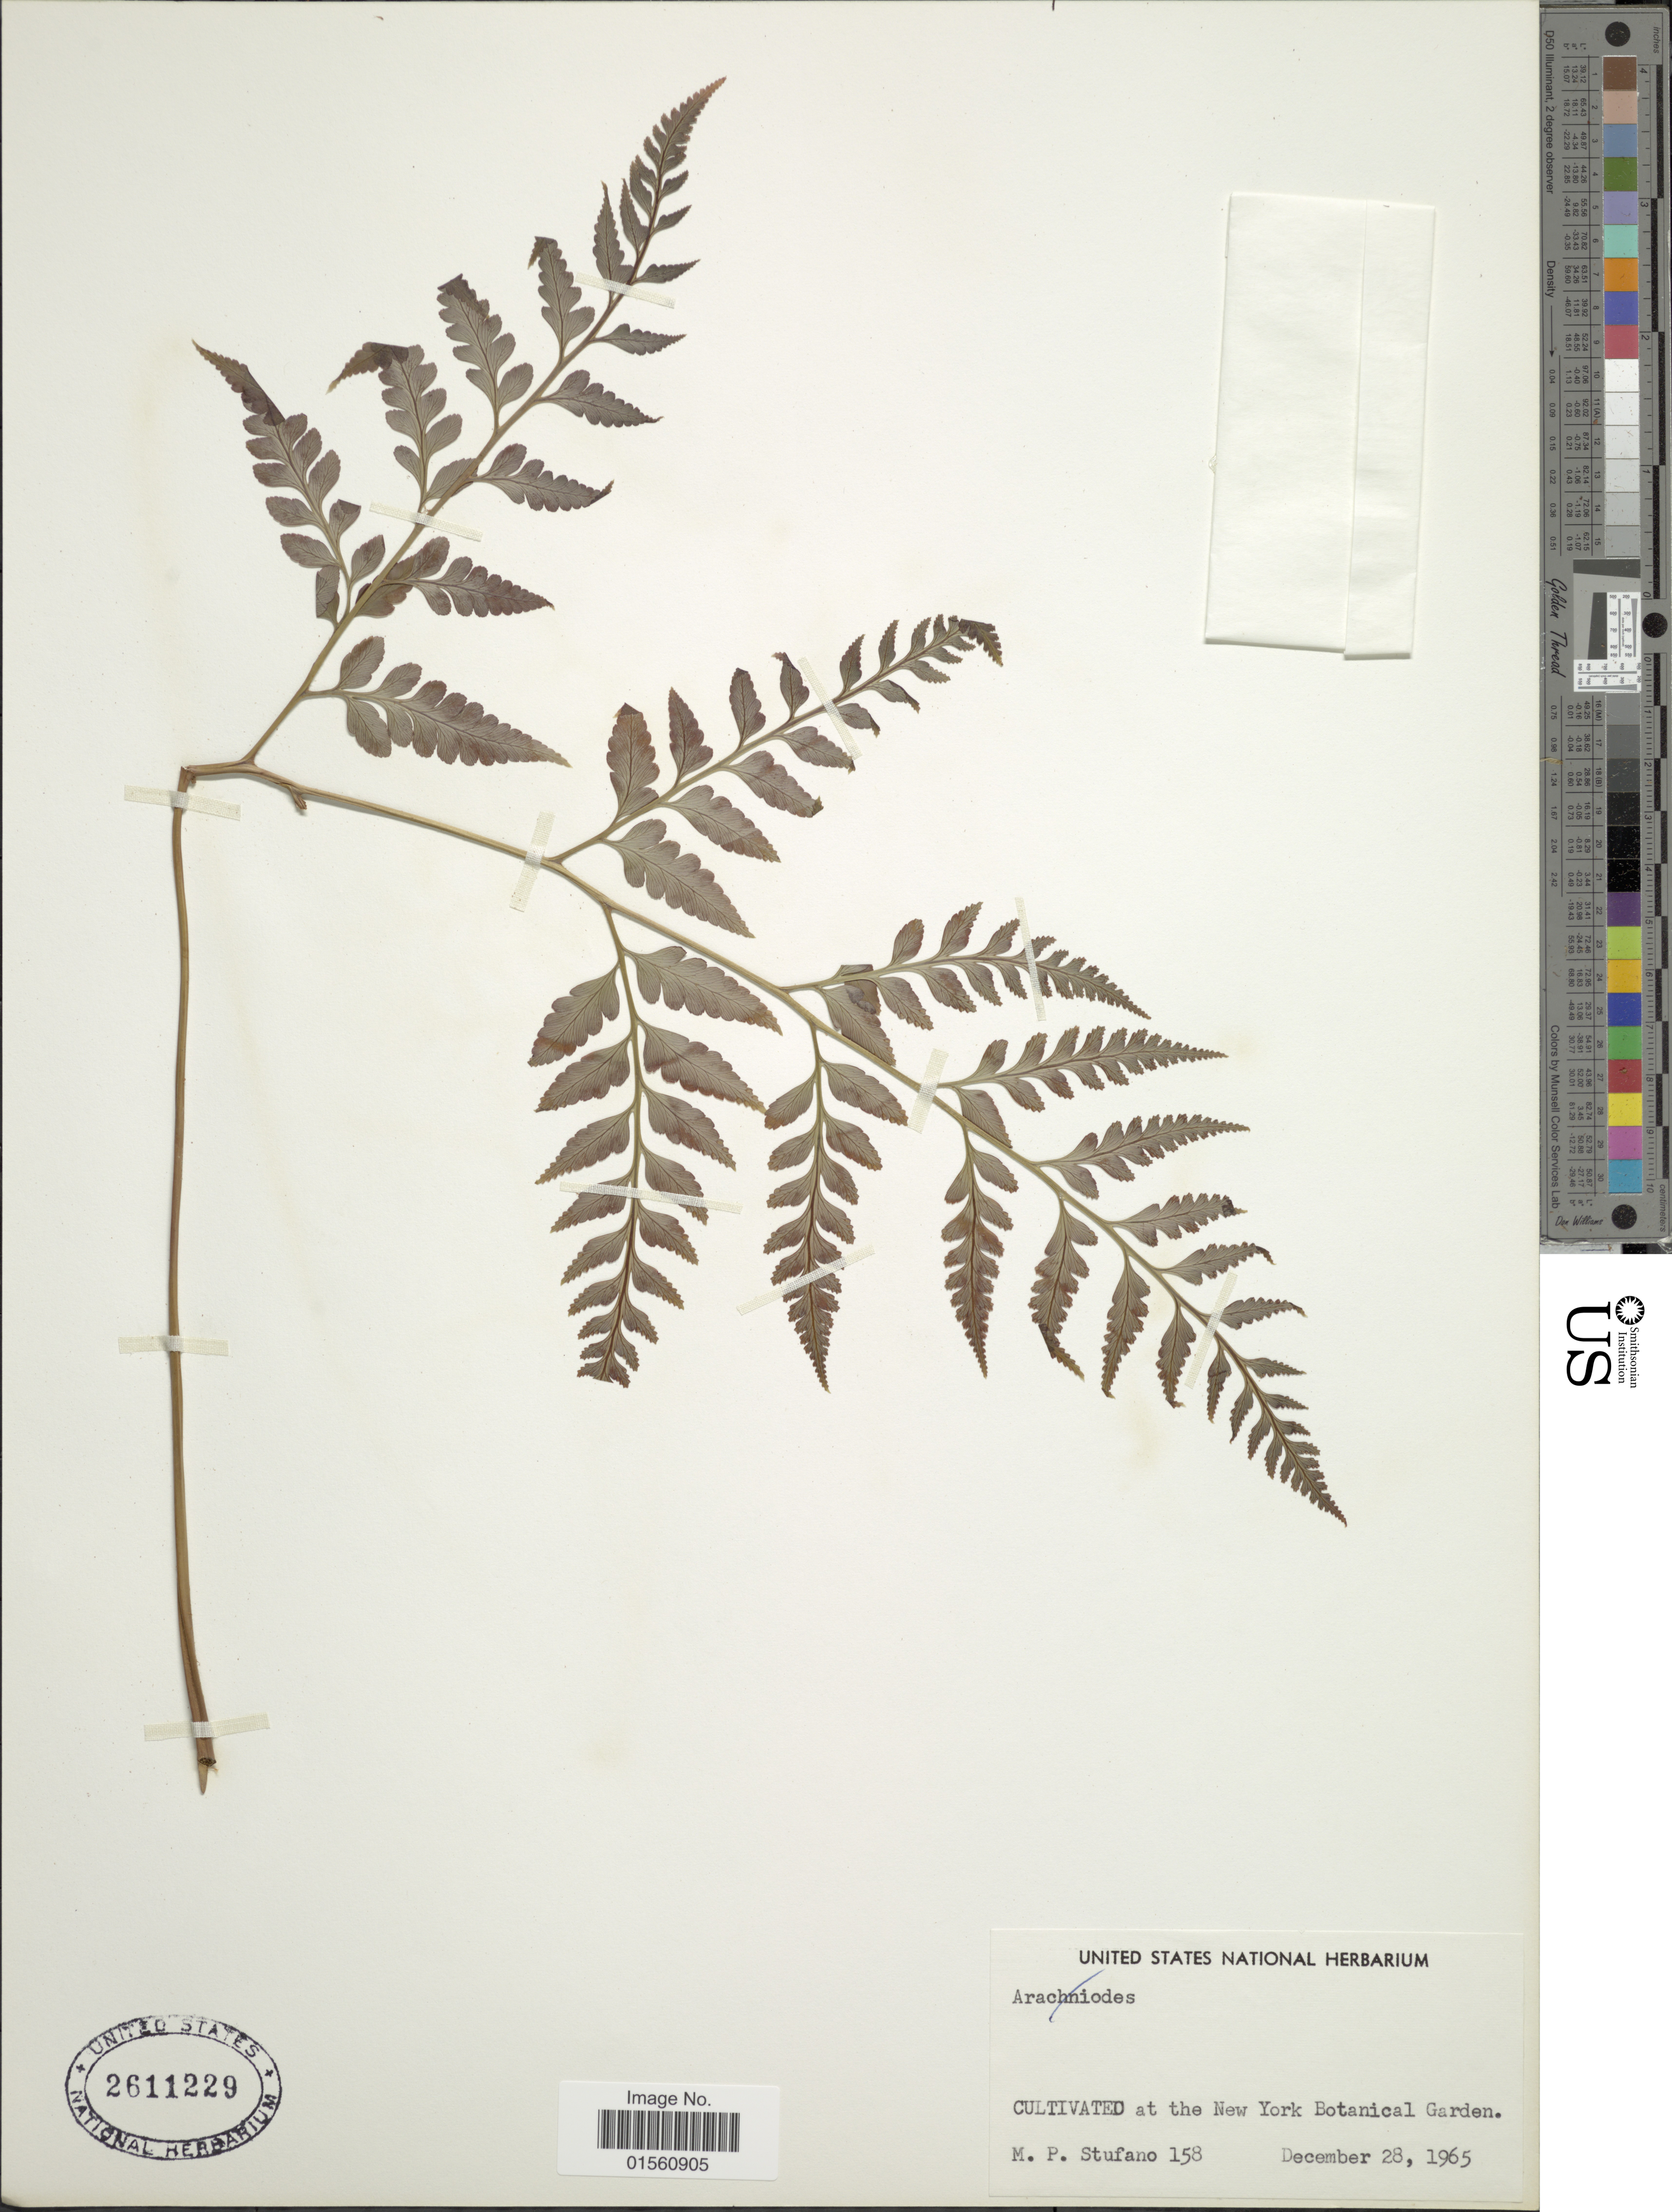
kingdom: Plantae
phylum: Tracheophyta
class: Polypodiopsida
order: Polypodiales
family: Dryopteridaceae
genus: Rumohra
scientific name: Rumohra adiantiformis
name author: (G. Forst.) Ching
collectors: M. Stufano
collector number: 158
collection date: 1965-12-28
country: United States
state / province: New York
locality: At the New York Botanical Garden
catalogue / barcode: US 2611229